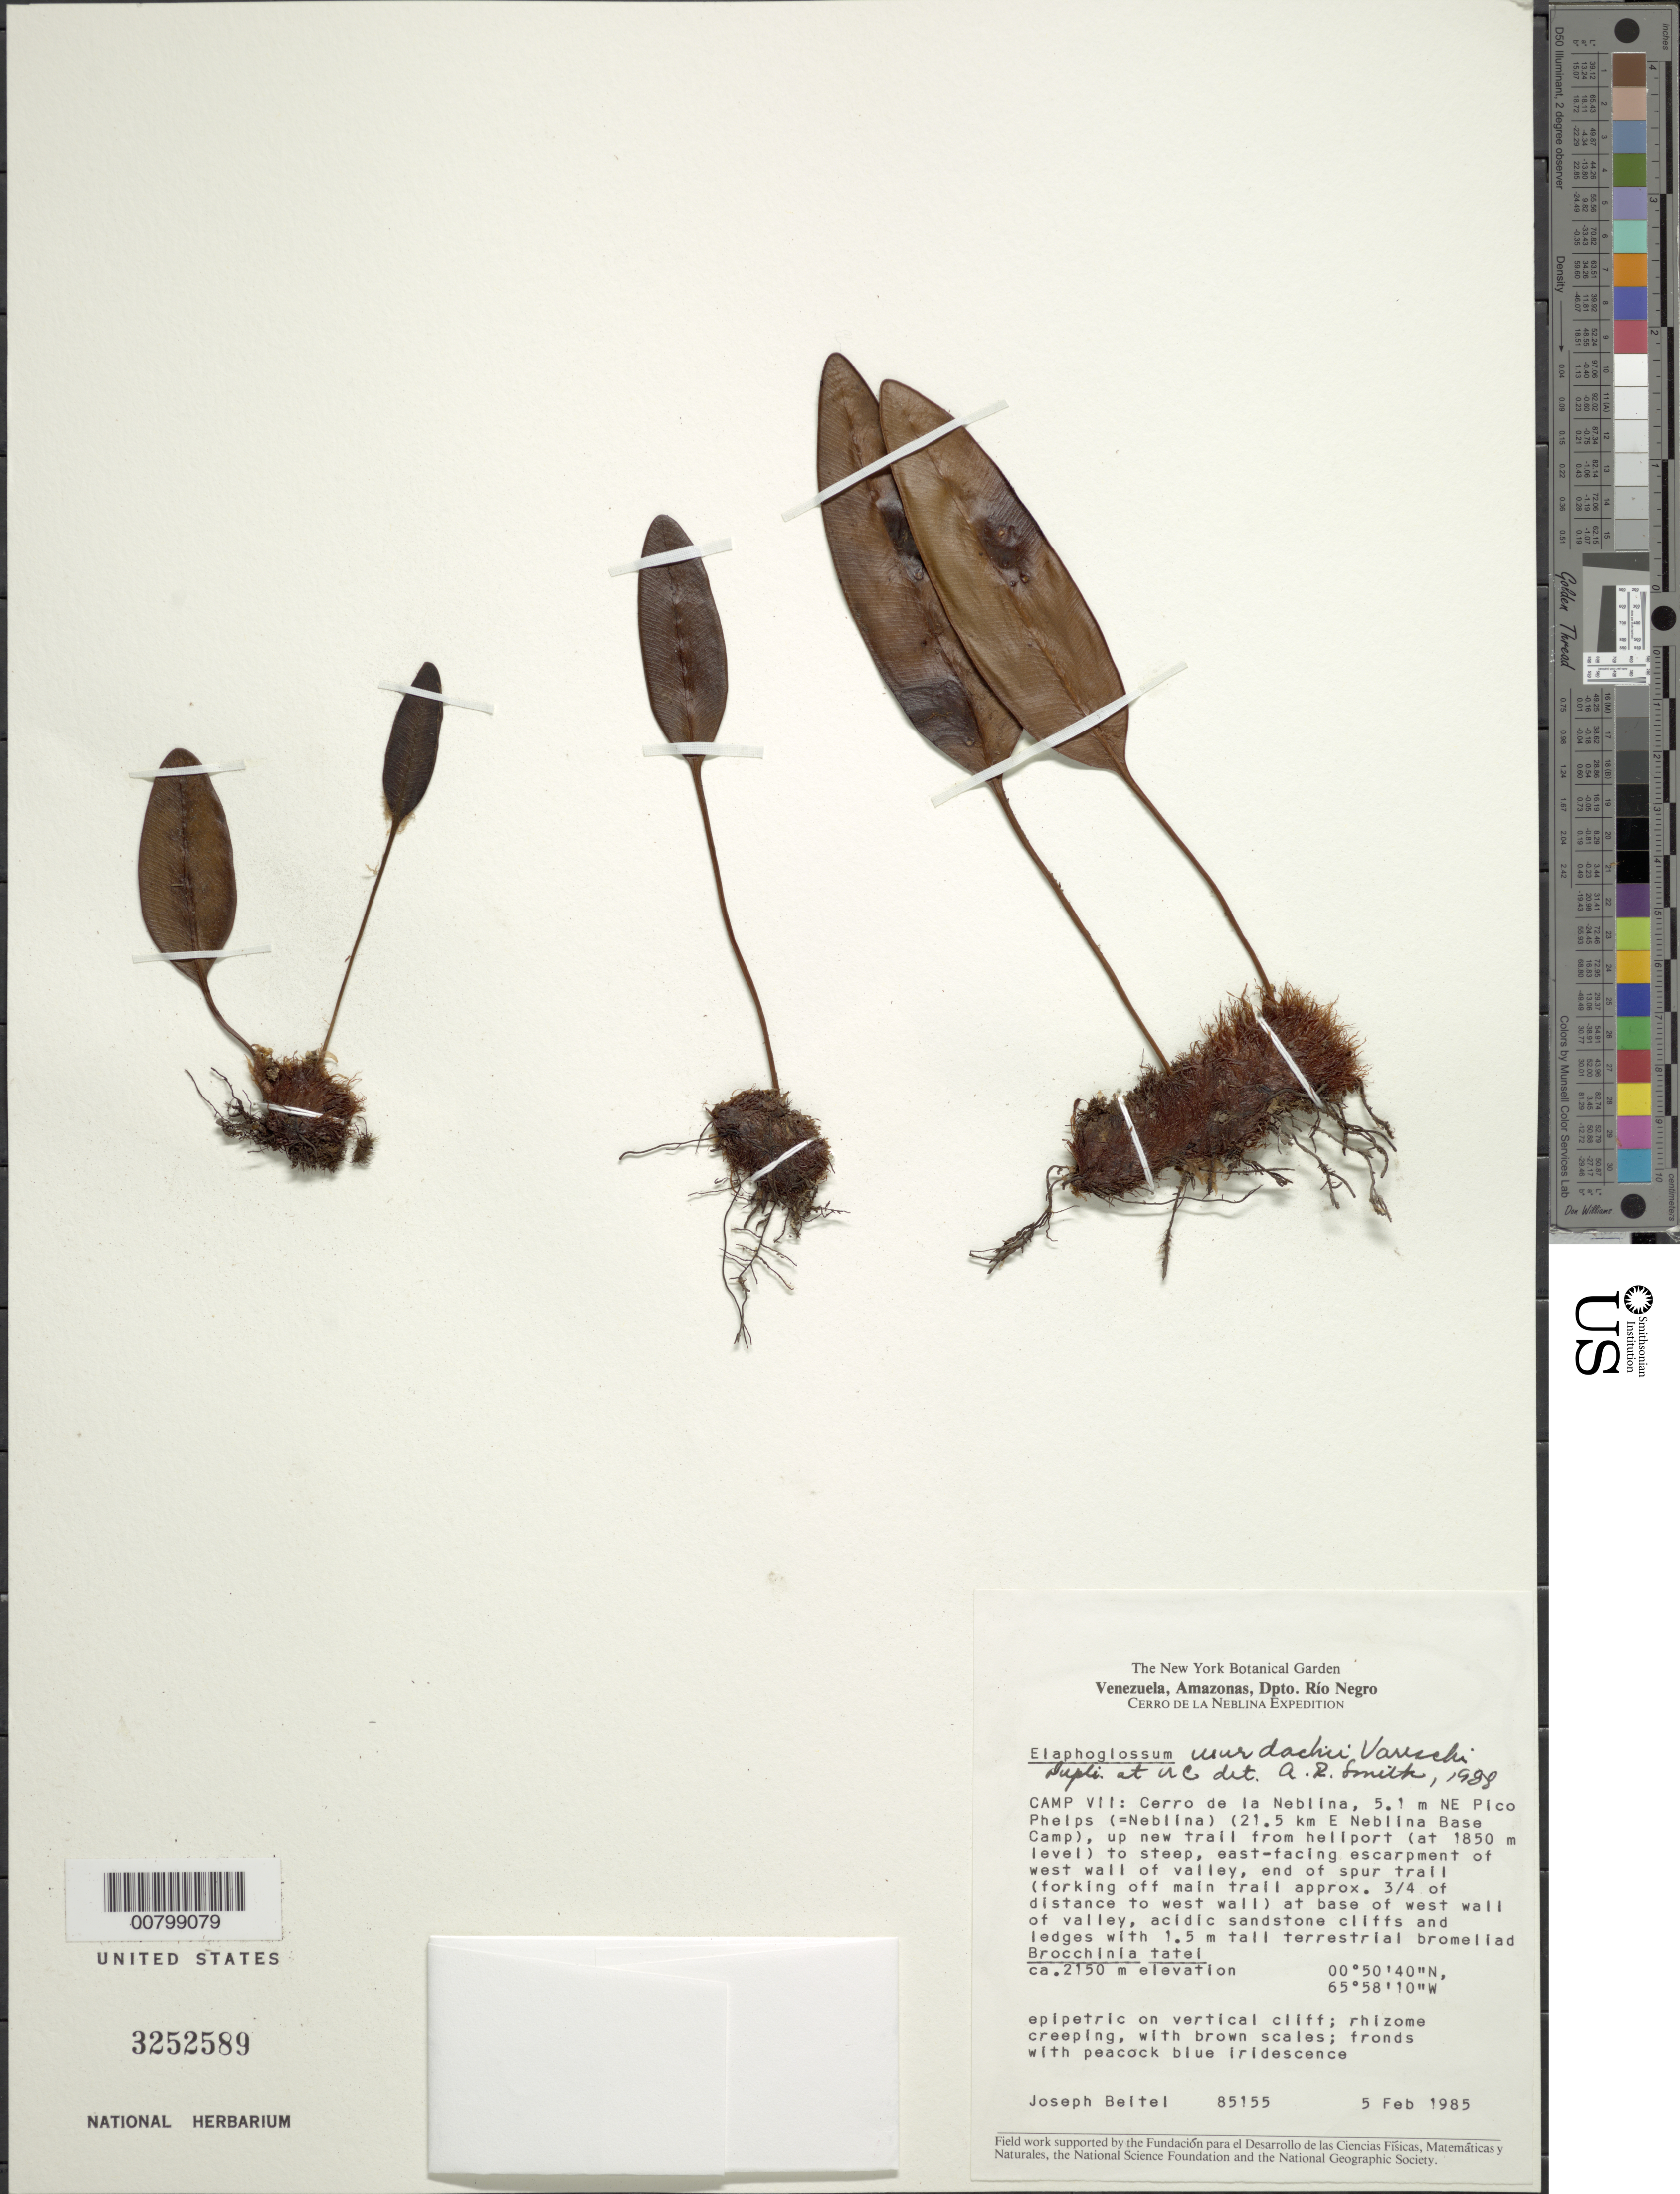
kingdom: Plantae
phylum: Tracheophyta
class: Polypodiopsida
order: Polypodiales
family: Dryopteridaceae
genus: Elaphoglossum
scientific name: Elaphoglossum wurdackii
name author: Vareschi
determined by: Smith, A.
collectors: J. M. Beitel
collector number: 85155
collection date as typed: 5-Feb-85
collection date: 1985-02-05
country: Venezuela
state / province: Amazonas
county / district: Río Negro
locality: Cerro de la Neblina, Camp VII, 5.1 km NE Pico Phelps (=Neblina), 21.5 km E Neblina Base Camp, E side of Caño Gardner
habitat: Acidic sandstone cliffs and boggy ledges with 1.5 m tall terrestrial bromwliad Brocchinia tatei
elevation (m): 2150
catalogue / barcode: US 3252589